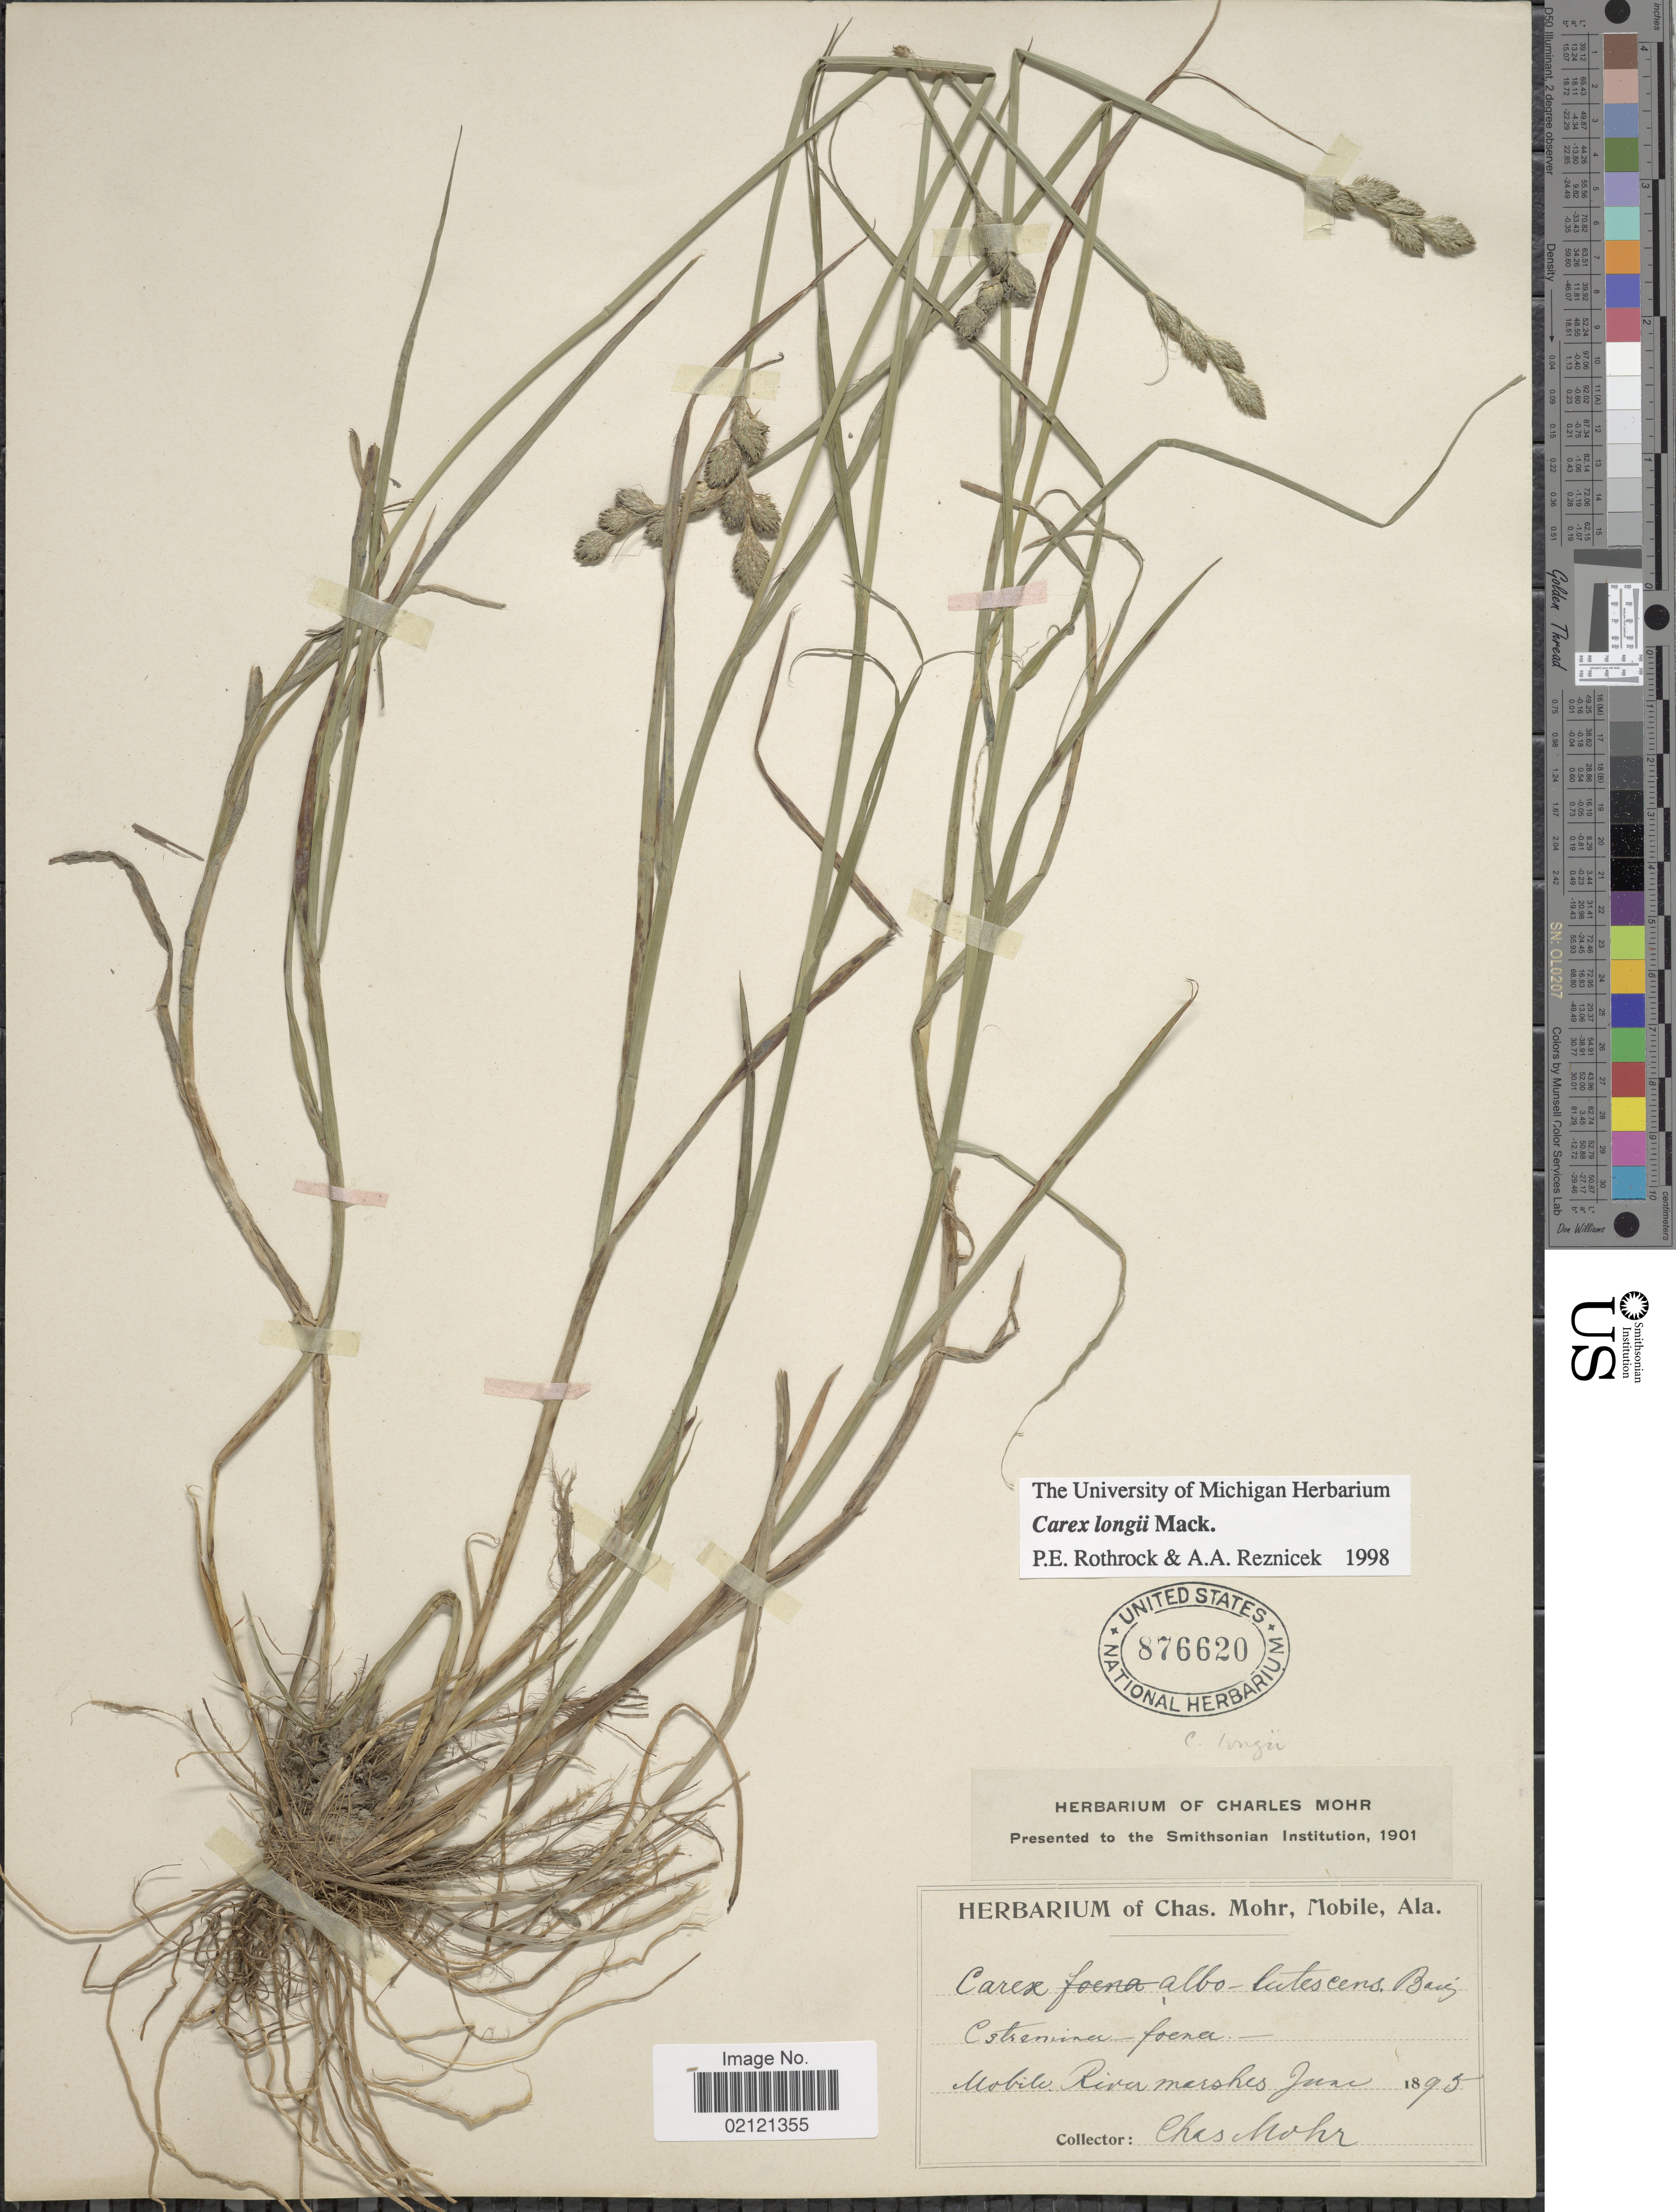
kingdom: Plantae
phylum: Tracheophyta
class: Liliopsida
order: Poales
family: Cyperaceae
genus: Carex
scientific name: Carex longii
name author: Mack.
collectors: Mohr, C. T. (herbarium)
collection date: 1895-06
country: United States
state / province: Alabama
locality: Mobile River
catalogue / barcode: US 876620